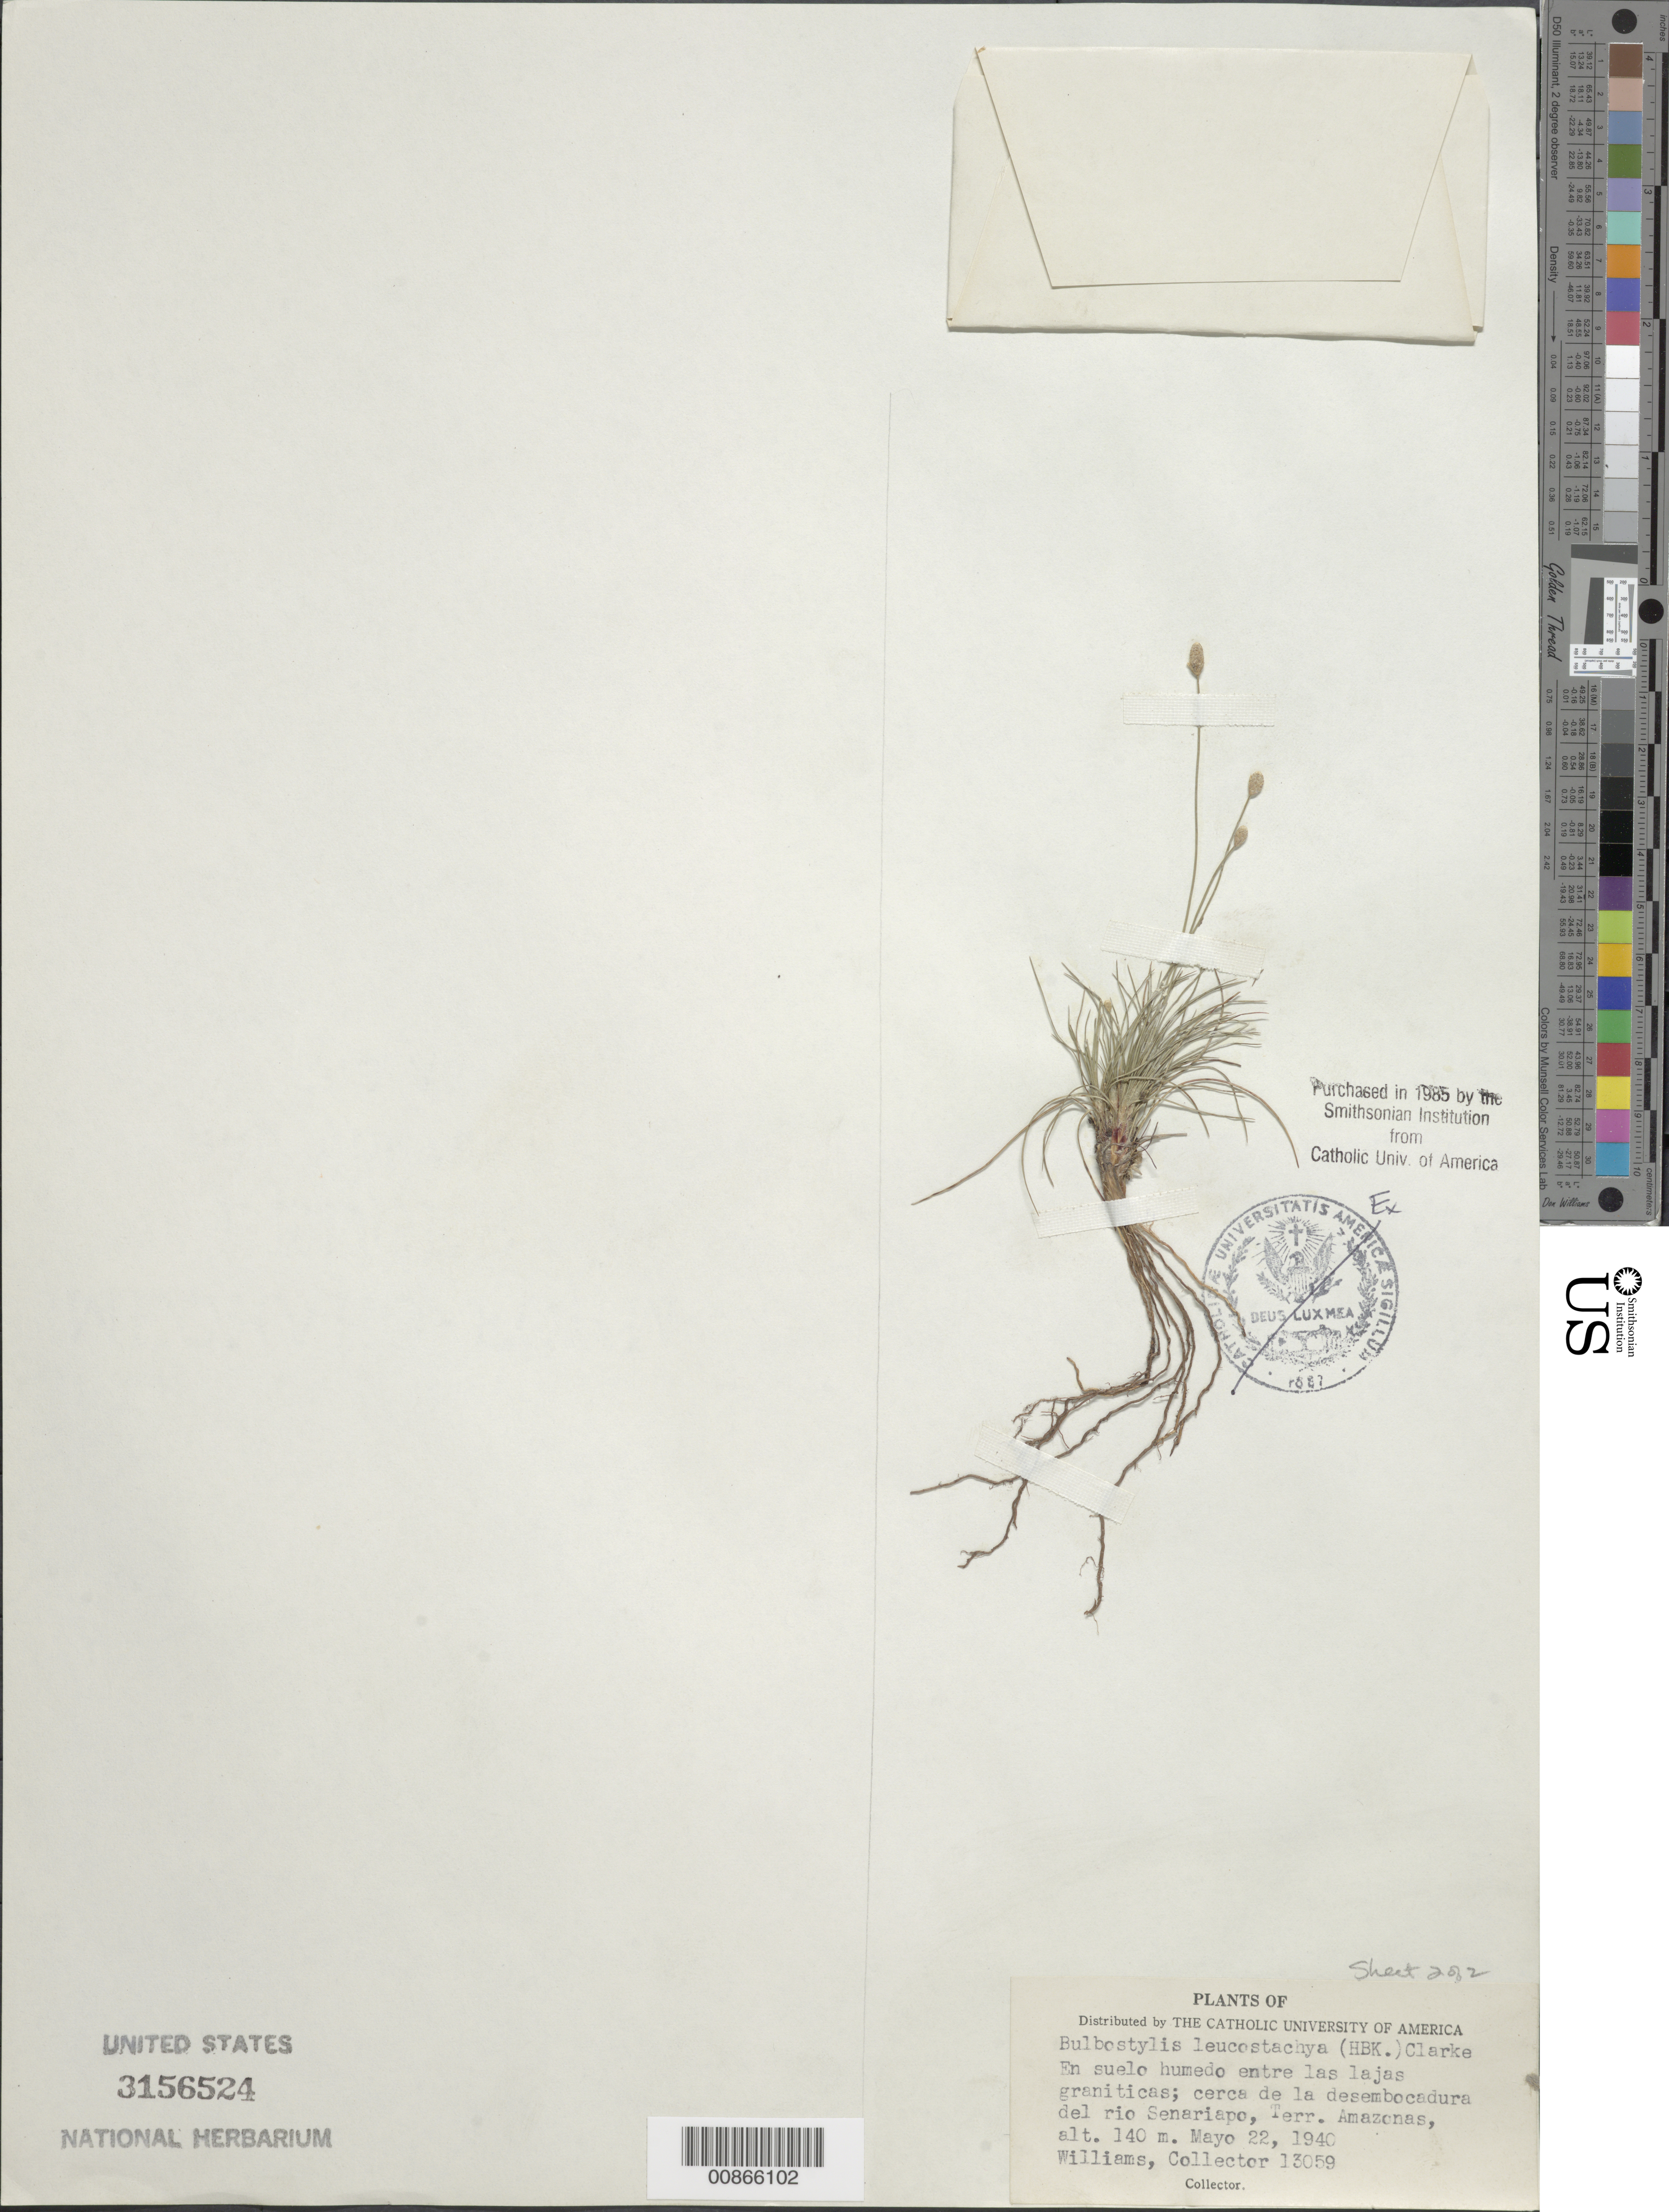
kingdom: Plantae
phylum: Tracheophyta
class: Liliopsida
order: Poales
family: Cyperaceae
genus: Bulbostylis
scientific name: Bulbostylis leucostachya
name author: (Kunth) Kunth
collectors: -- Williams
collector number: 13059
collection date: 1940-05-22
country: Peru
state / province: Amazonas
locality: En suelo humedo entre las lajas graniticas; cerca de la desembocadura del rio Senariapo, Terr. Amazonas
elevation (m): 140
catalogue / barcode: US 3156524